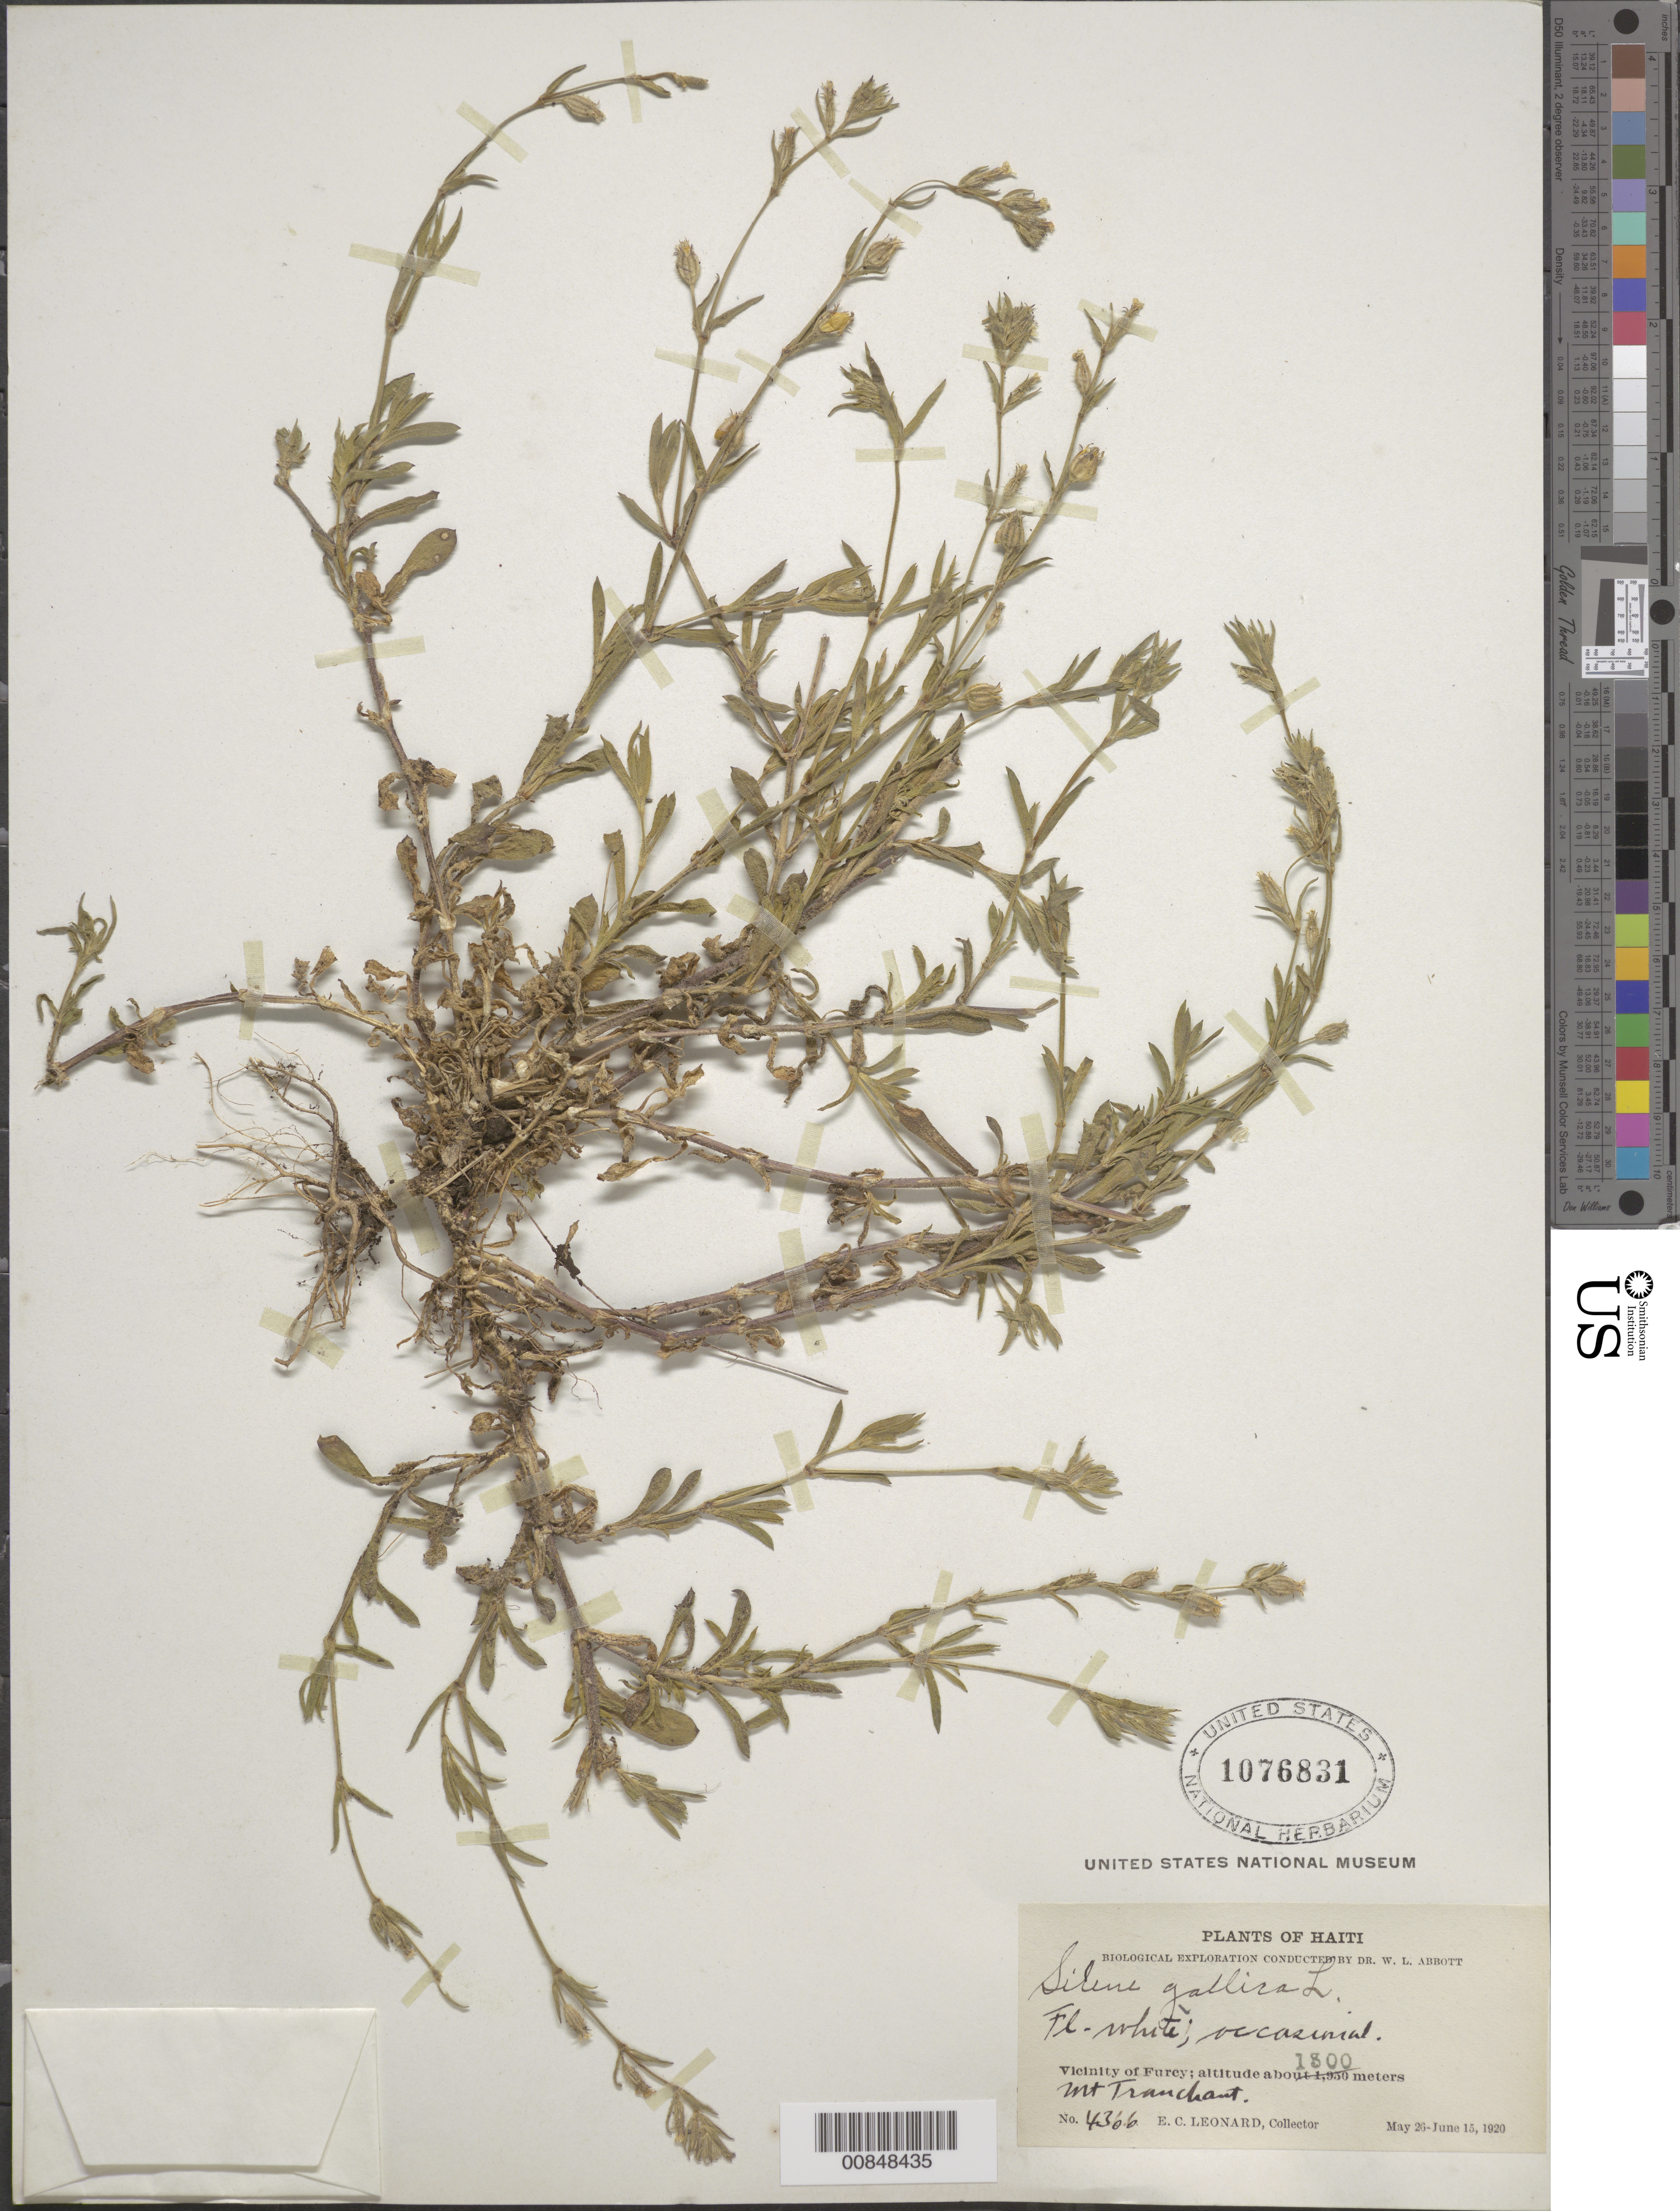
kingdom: Plantae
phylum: Tracheophyta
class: Magnoliopsida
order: Caryophyllales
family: Caryophyllaceae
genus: Silene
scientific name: Silene anglica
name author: L.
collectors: E. C. Leonard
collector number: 4366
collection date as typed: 26 May 1920 to 15 Jun 1920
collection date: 1920-05-26/1920-06-15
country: Haiti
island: Hispaniola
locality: Vicinity of Furcy. Mt. Tranchant.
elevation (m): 1300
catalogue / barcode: US 1076831